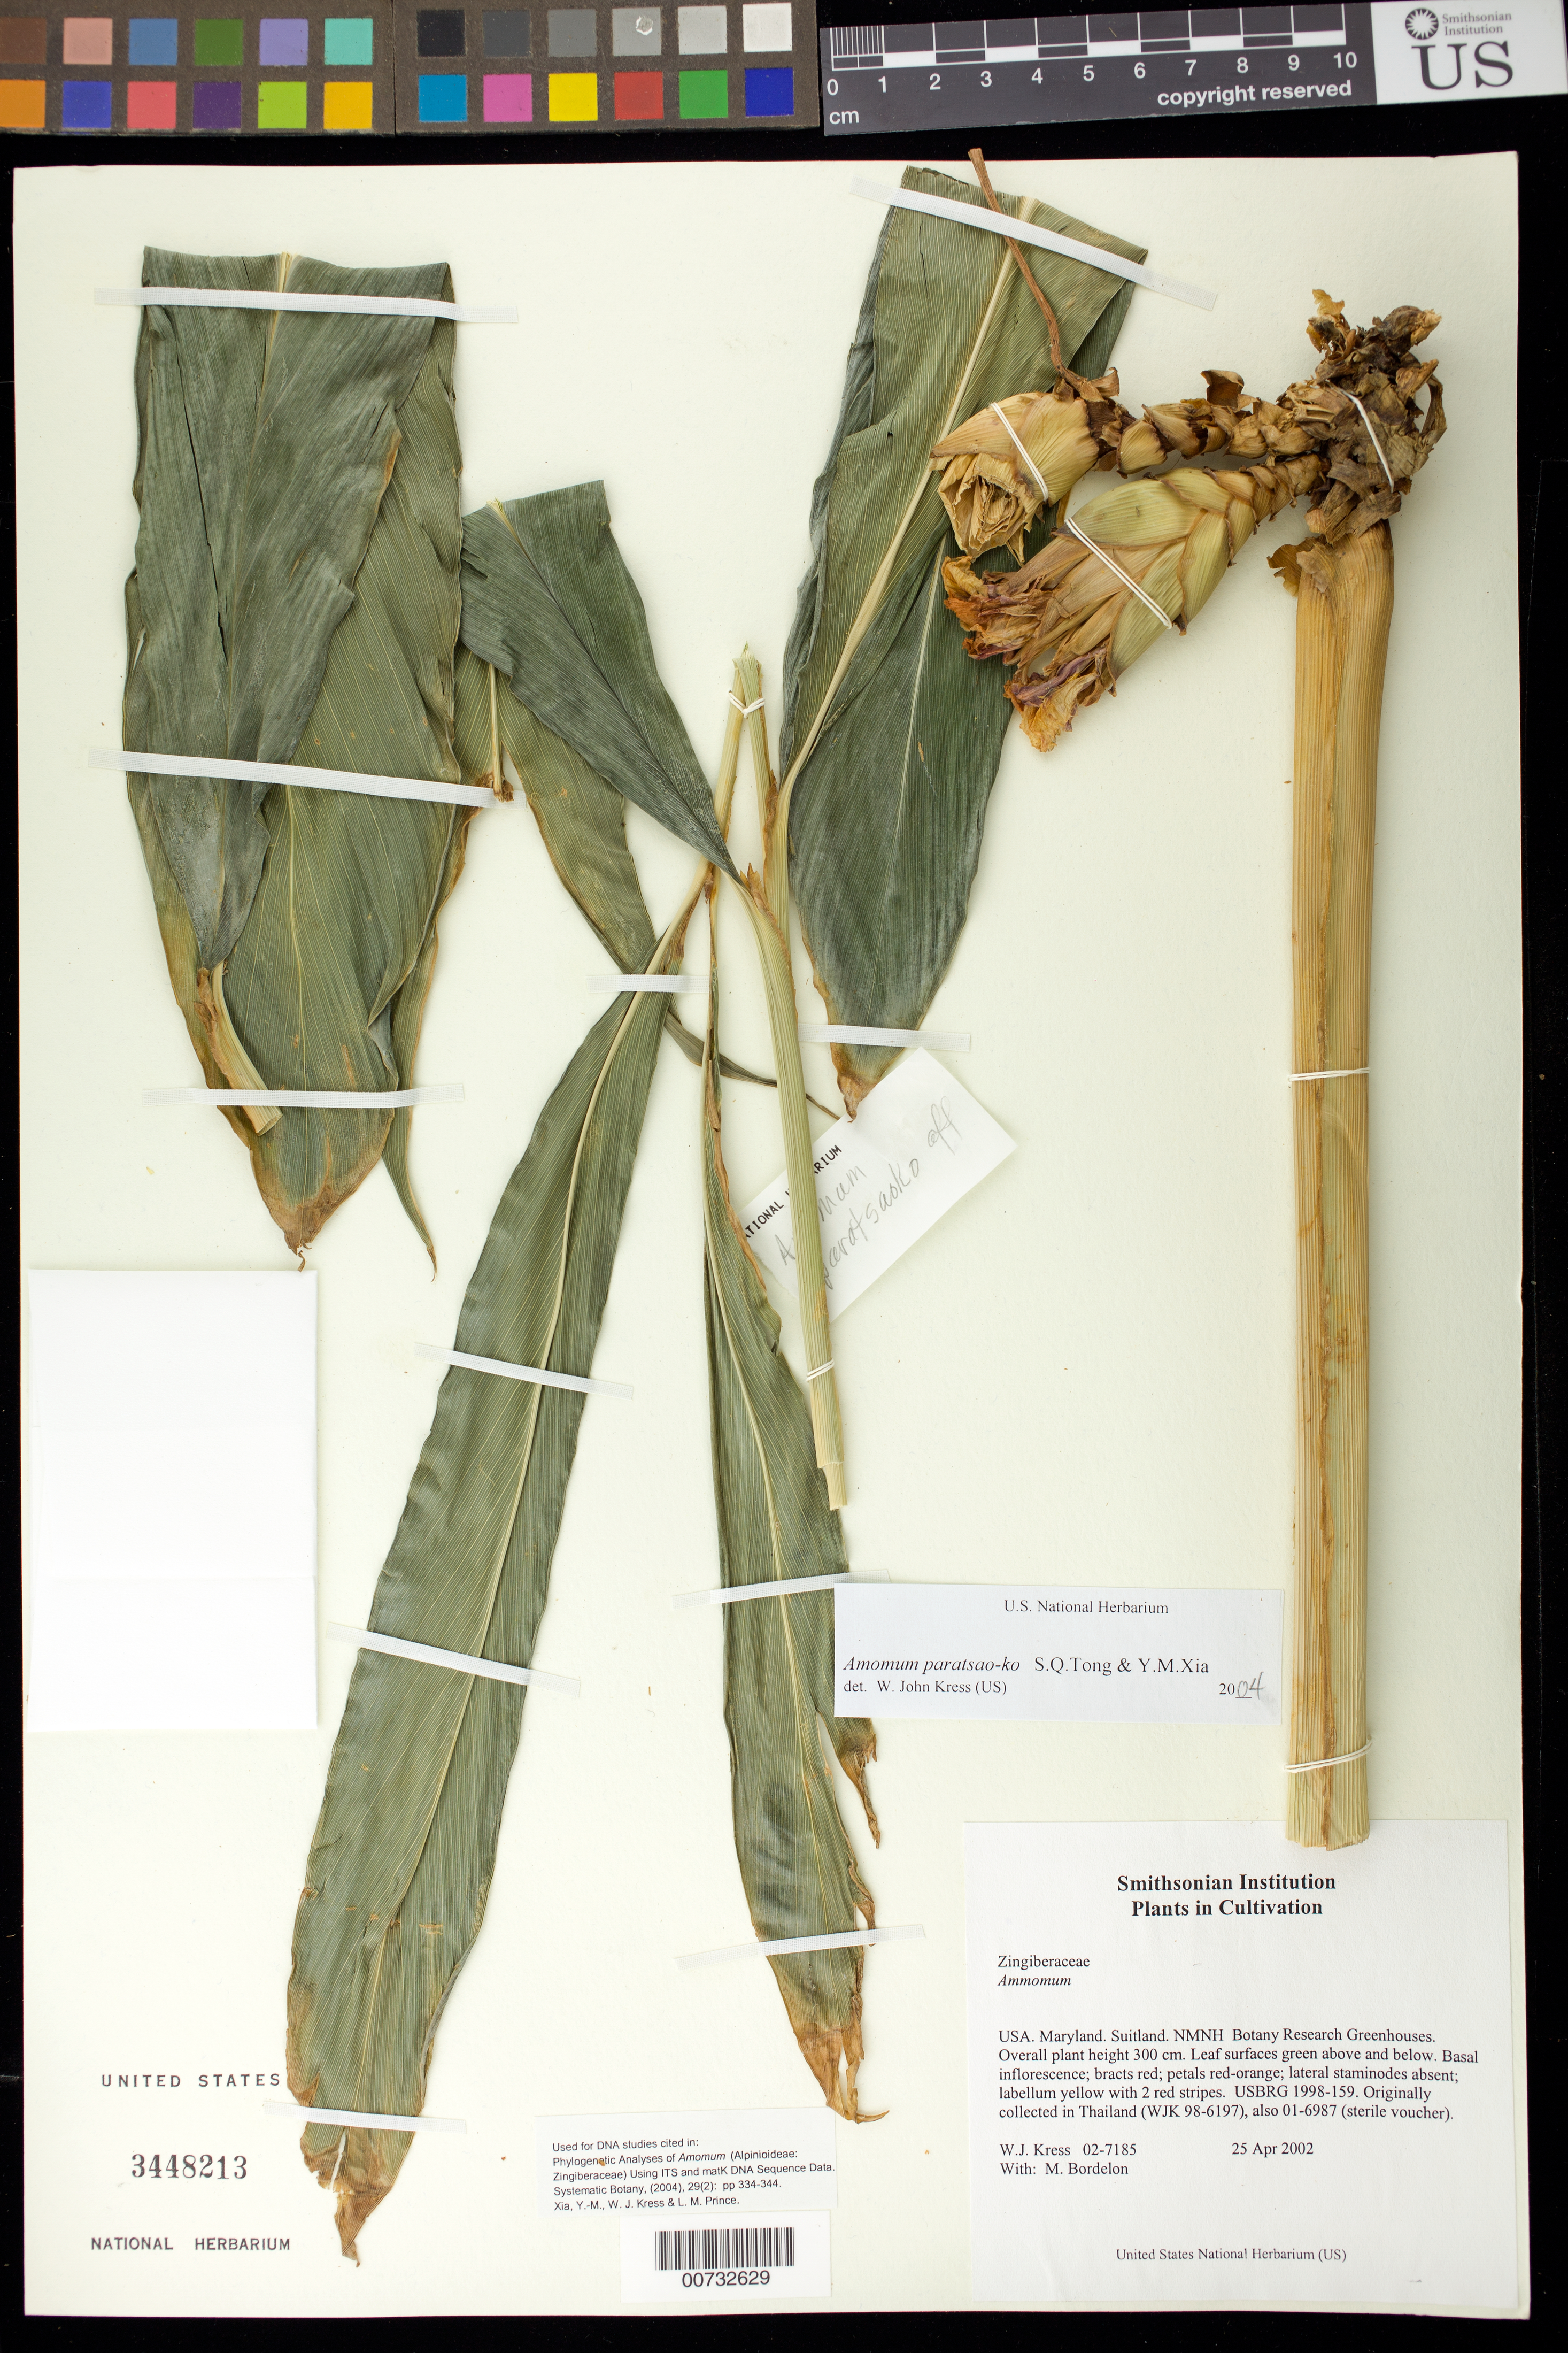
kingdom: Plantae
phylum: Tracheophyta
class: Liliopsida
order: Zingiberales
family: Zingiberaceae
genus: Amomum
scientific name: Amomum paratsao-ko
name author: S.Q. Tong & Y.M. Xia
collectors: W. J. Kress & M. Bordelon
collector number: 02-7185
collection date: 2002-04-25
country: United States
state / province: Maryland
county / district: Prince George's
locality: NMNH Botany Research Greenhouses. Suitland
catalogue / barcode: US 3448213